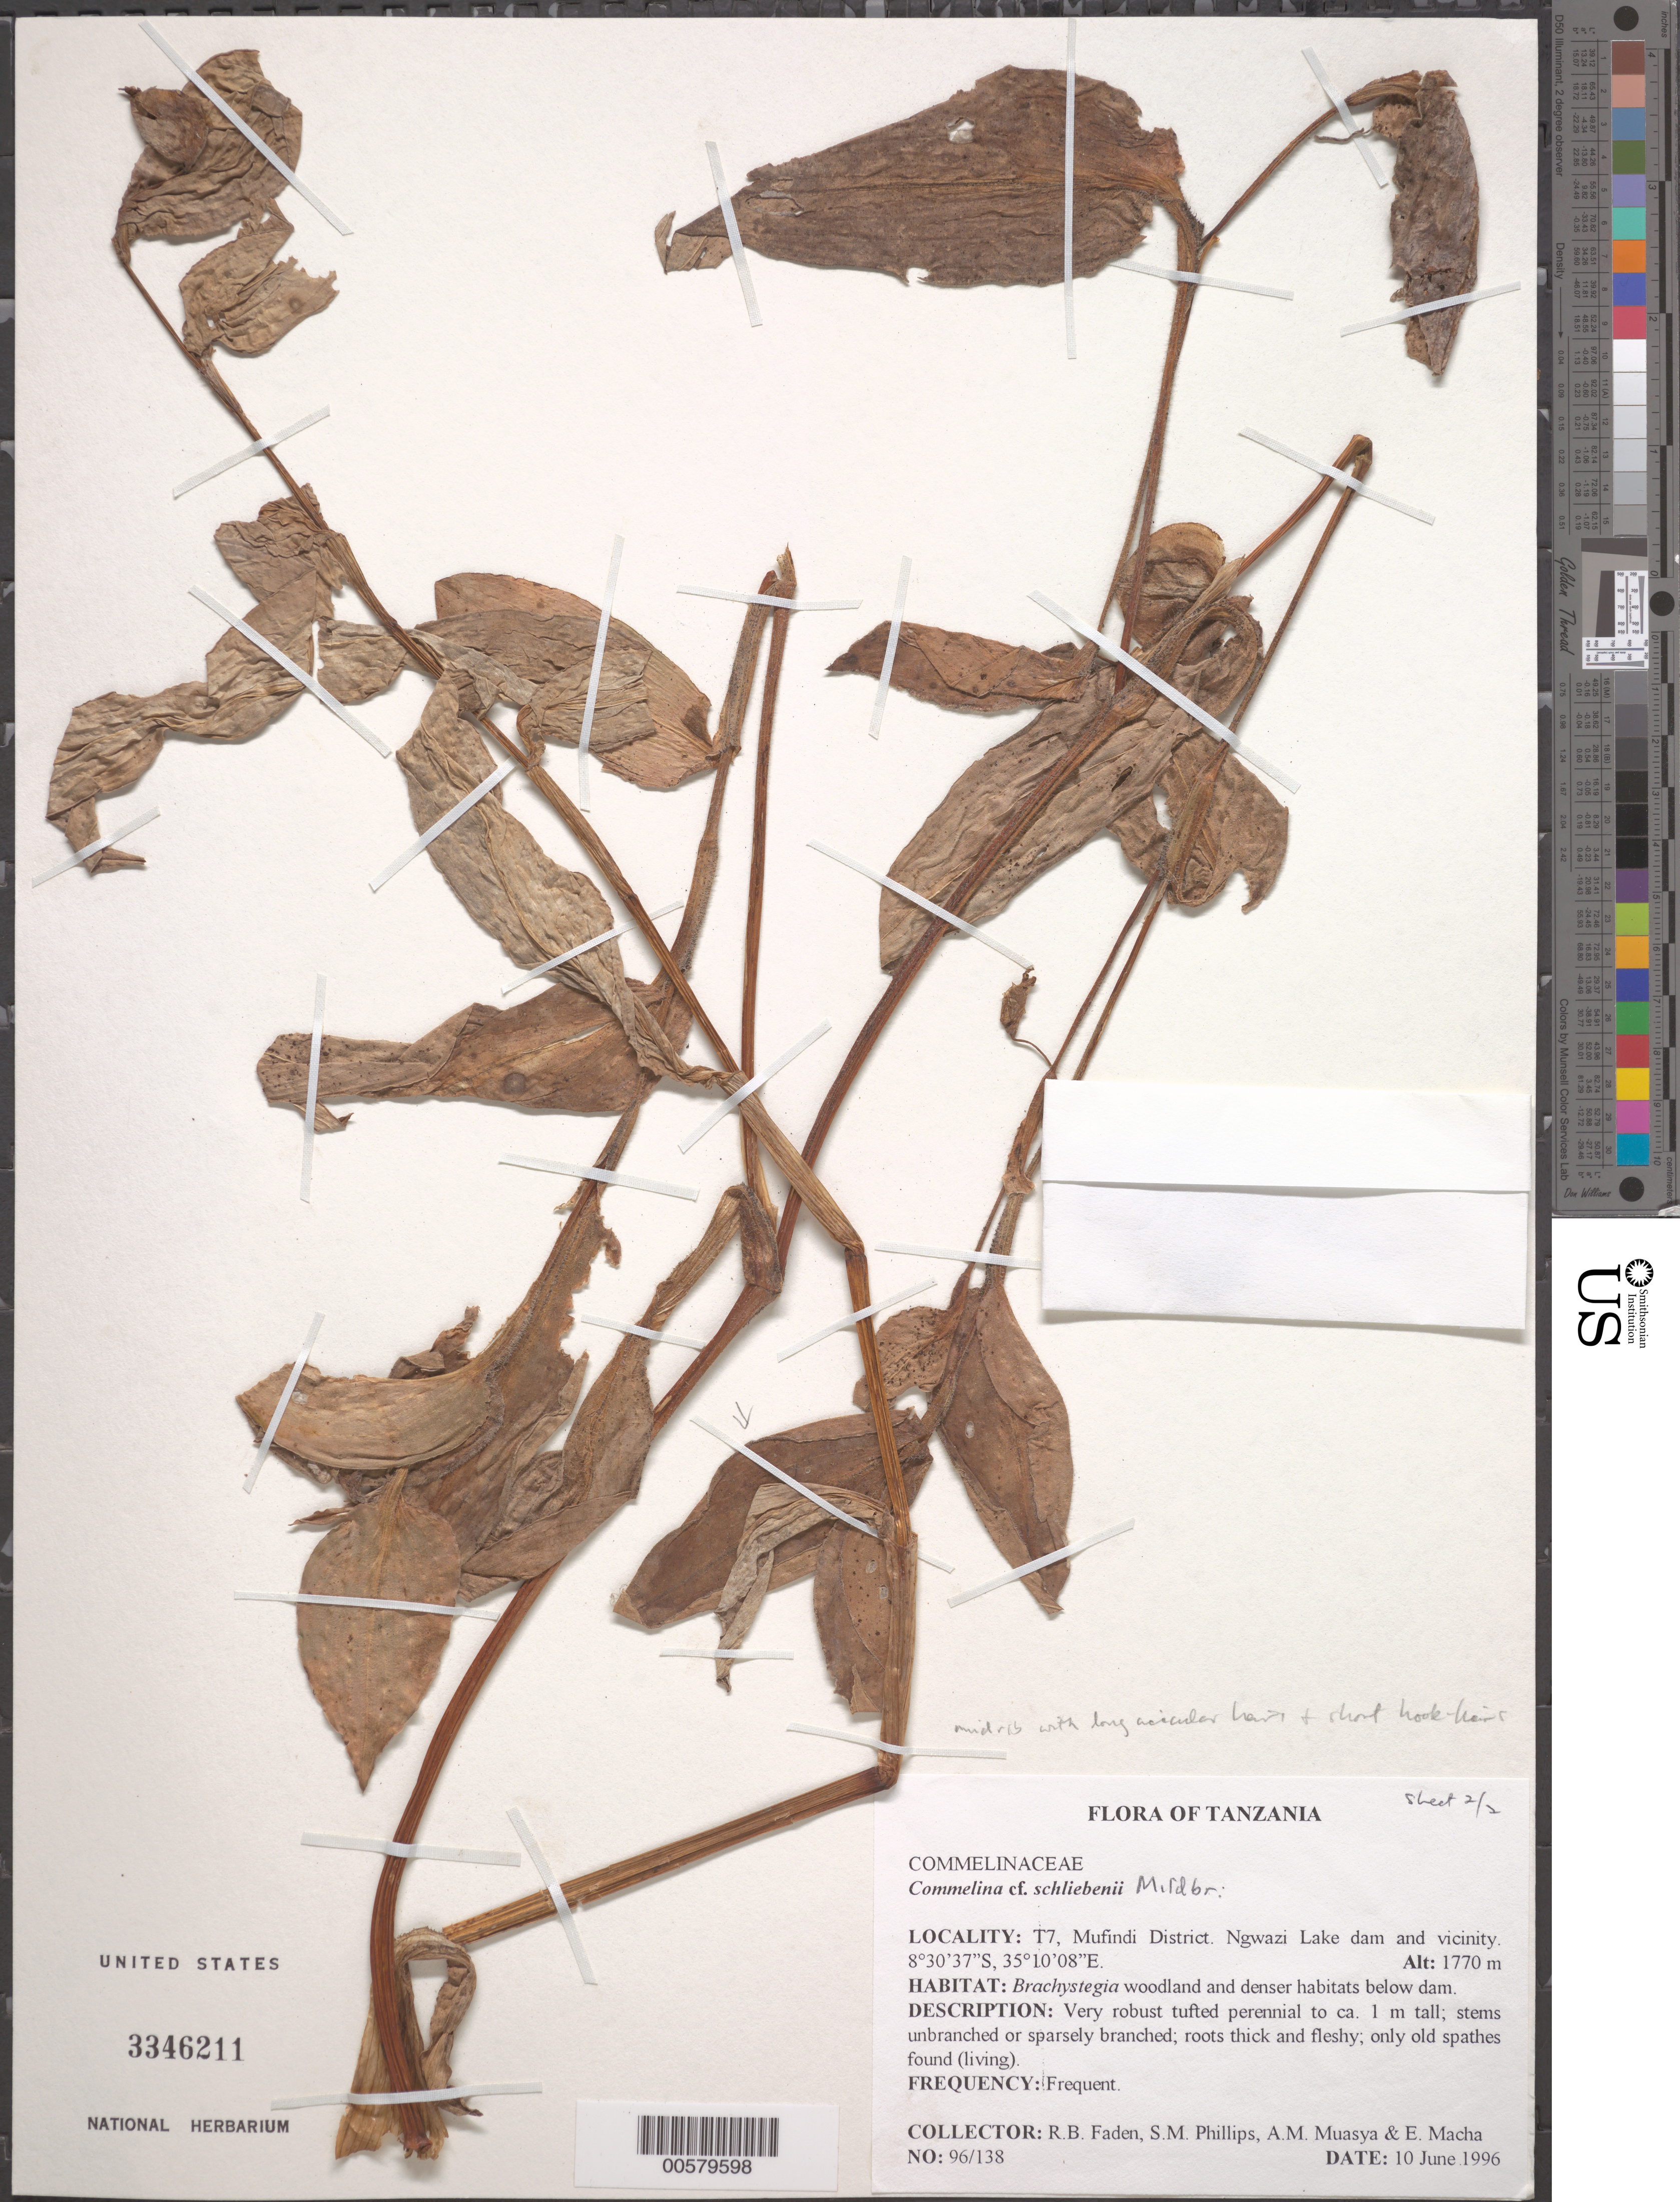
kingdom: Plantae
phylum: Tracheophyta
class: Liliopsida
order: Commelinales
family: Commelinaceae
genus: Commelina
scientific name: Commelina schliebenii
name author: Mildbr.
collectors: R. B. Faden, S. M. Phillips, A. Muasya & E. Macha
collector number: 96/138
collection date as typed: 10 Jun 1996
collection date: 1996-06-10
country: Tanzania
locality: Mufindi dist., ngwazi lake dam and vicinity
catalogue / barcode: US 3346211